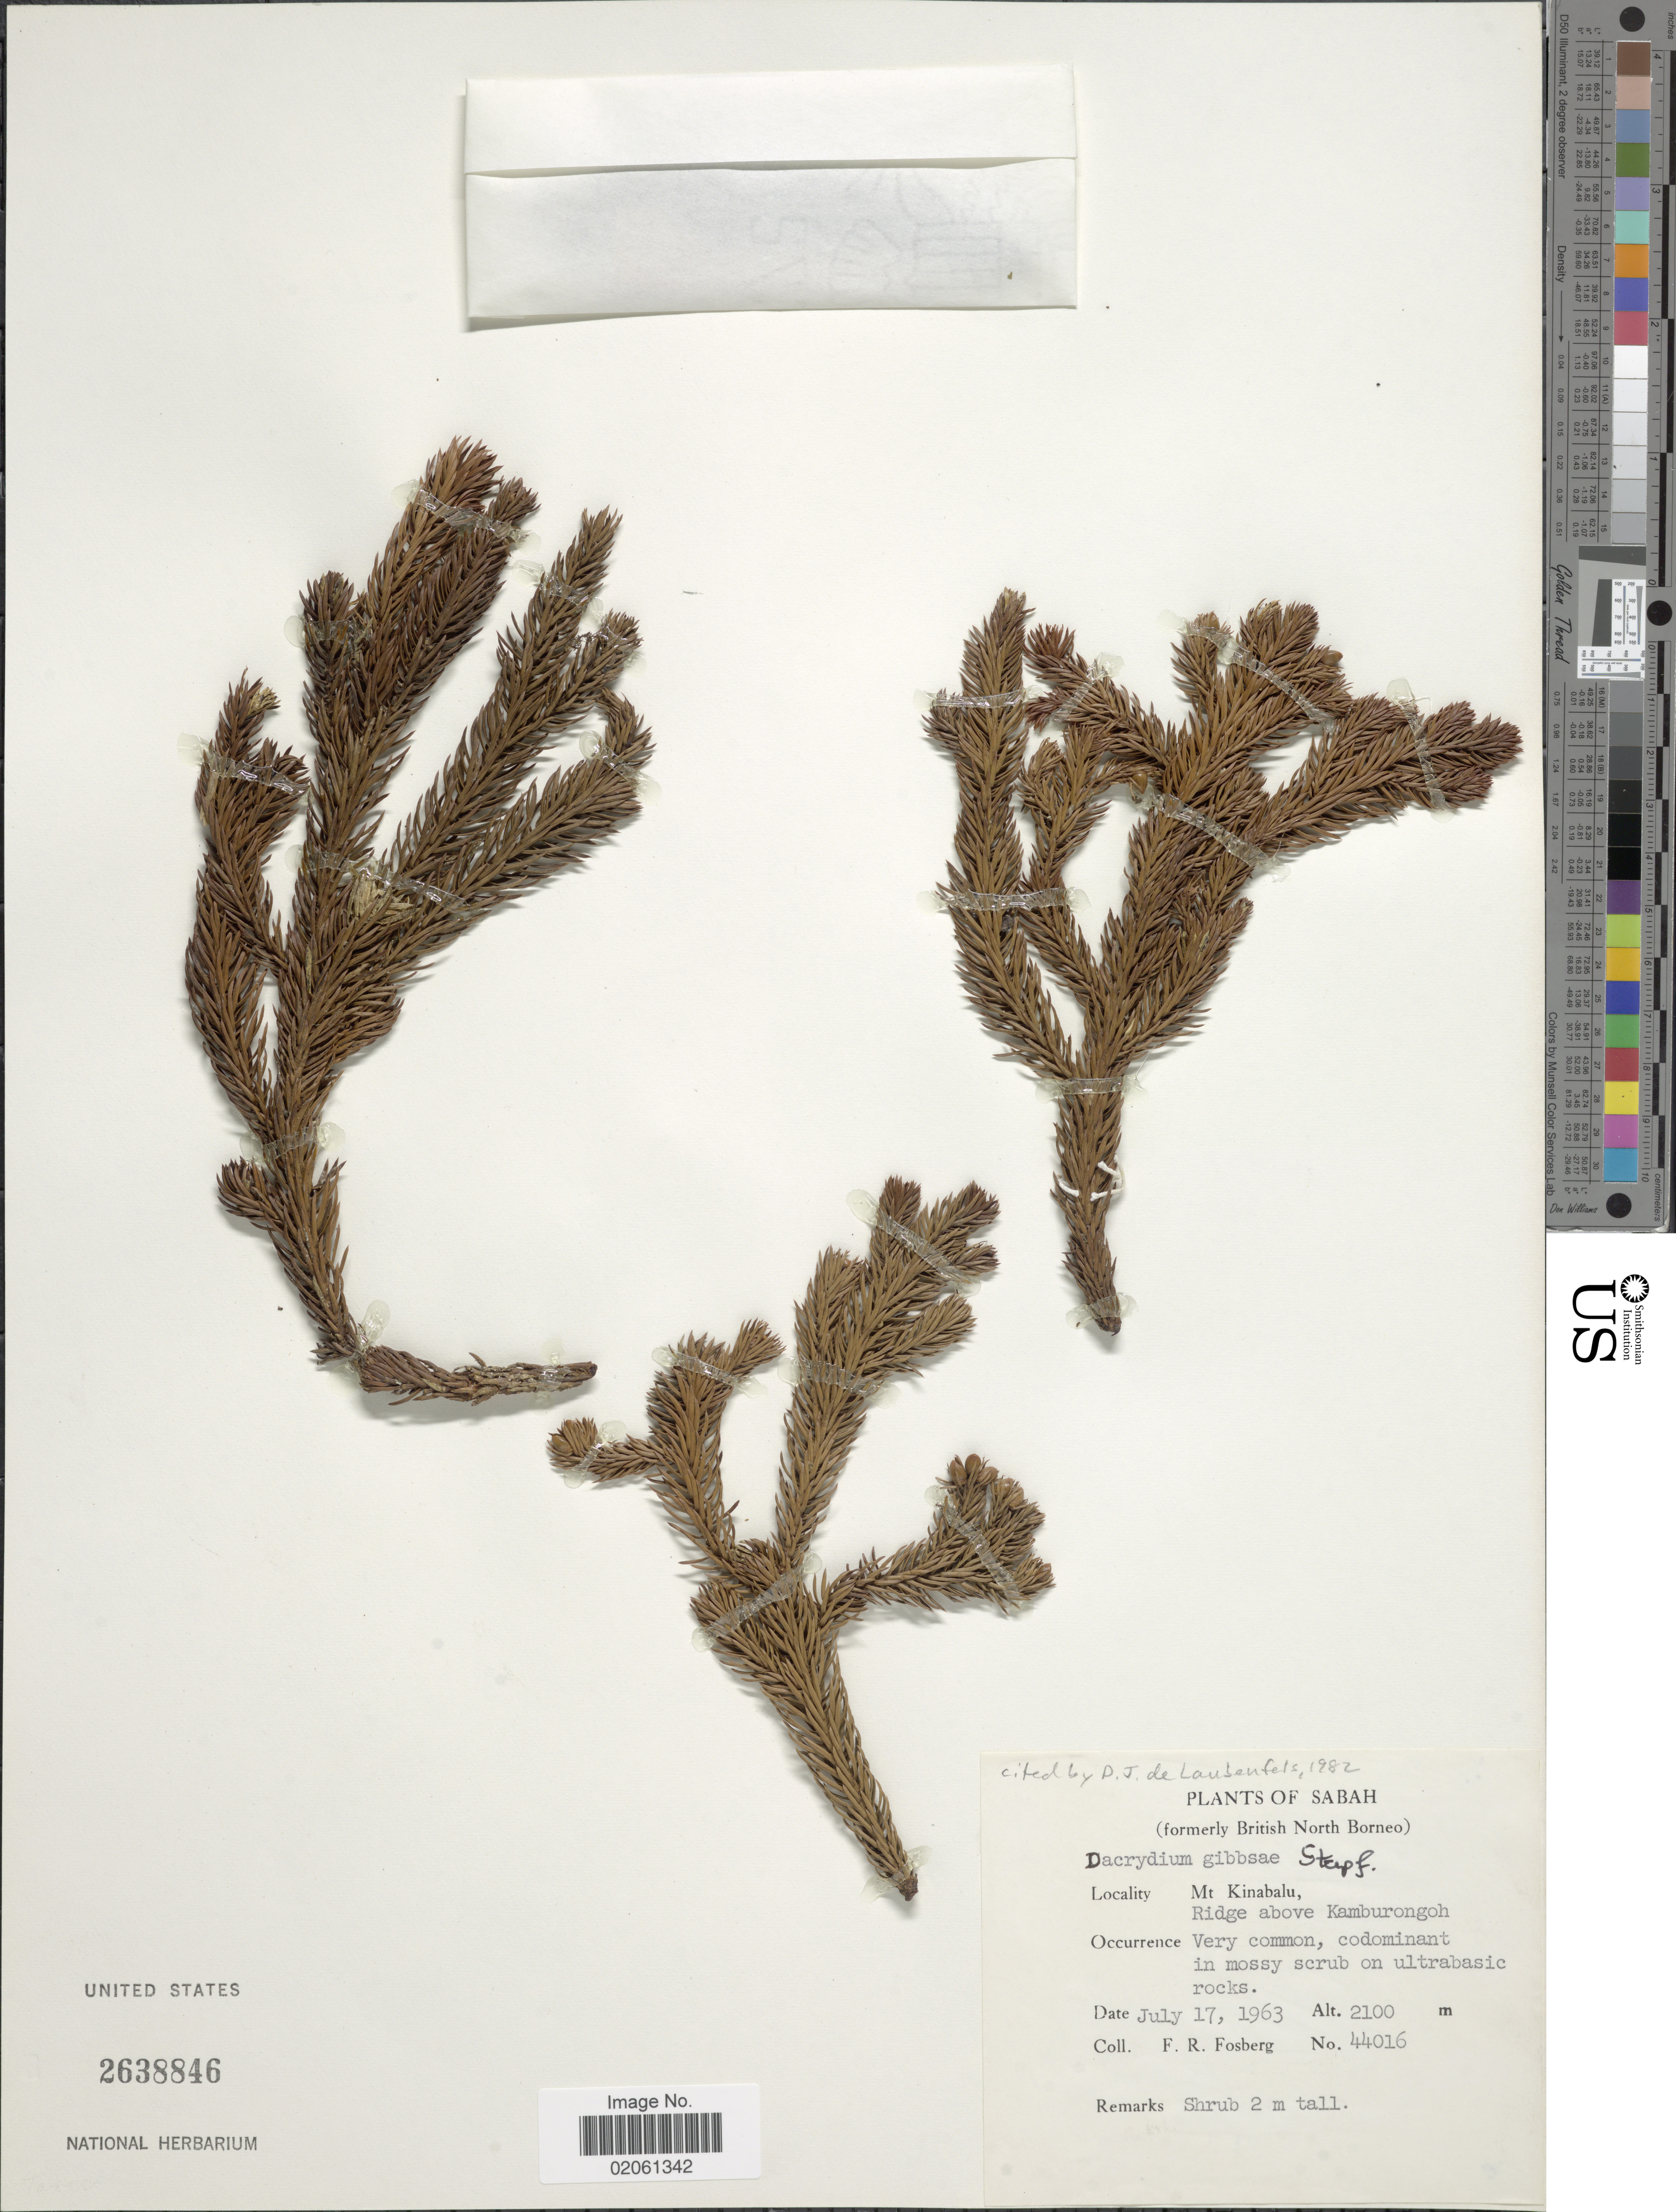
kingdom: Plantae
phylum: Tracheophyta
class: Pinopsida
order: Pinales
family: Podocarpaceae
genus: Dacrydium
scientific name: Dacrydium beccarii var. kinabaluense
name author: Corner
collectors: F. R. Fosberg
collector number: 44016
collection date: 1963-07-17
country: Malaysia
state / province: Sabah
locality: (formerly British North Borneo). Mt. Kinabalu, Ridge above Kamburongoh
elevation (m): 2100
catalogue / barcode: US 2638846